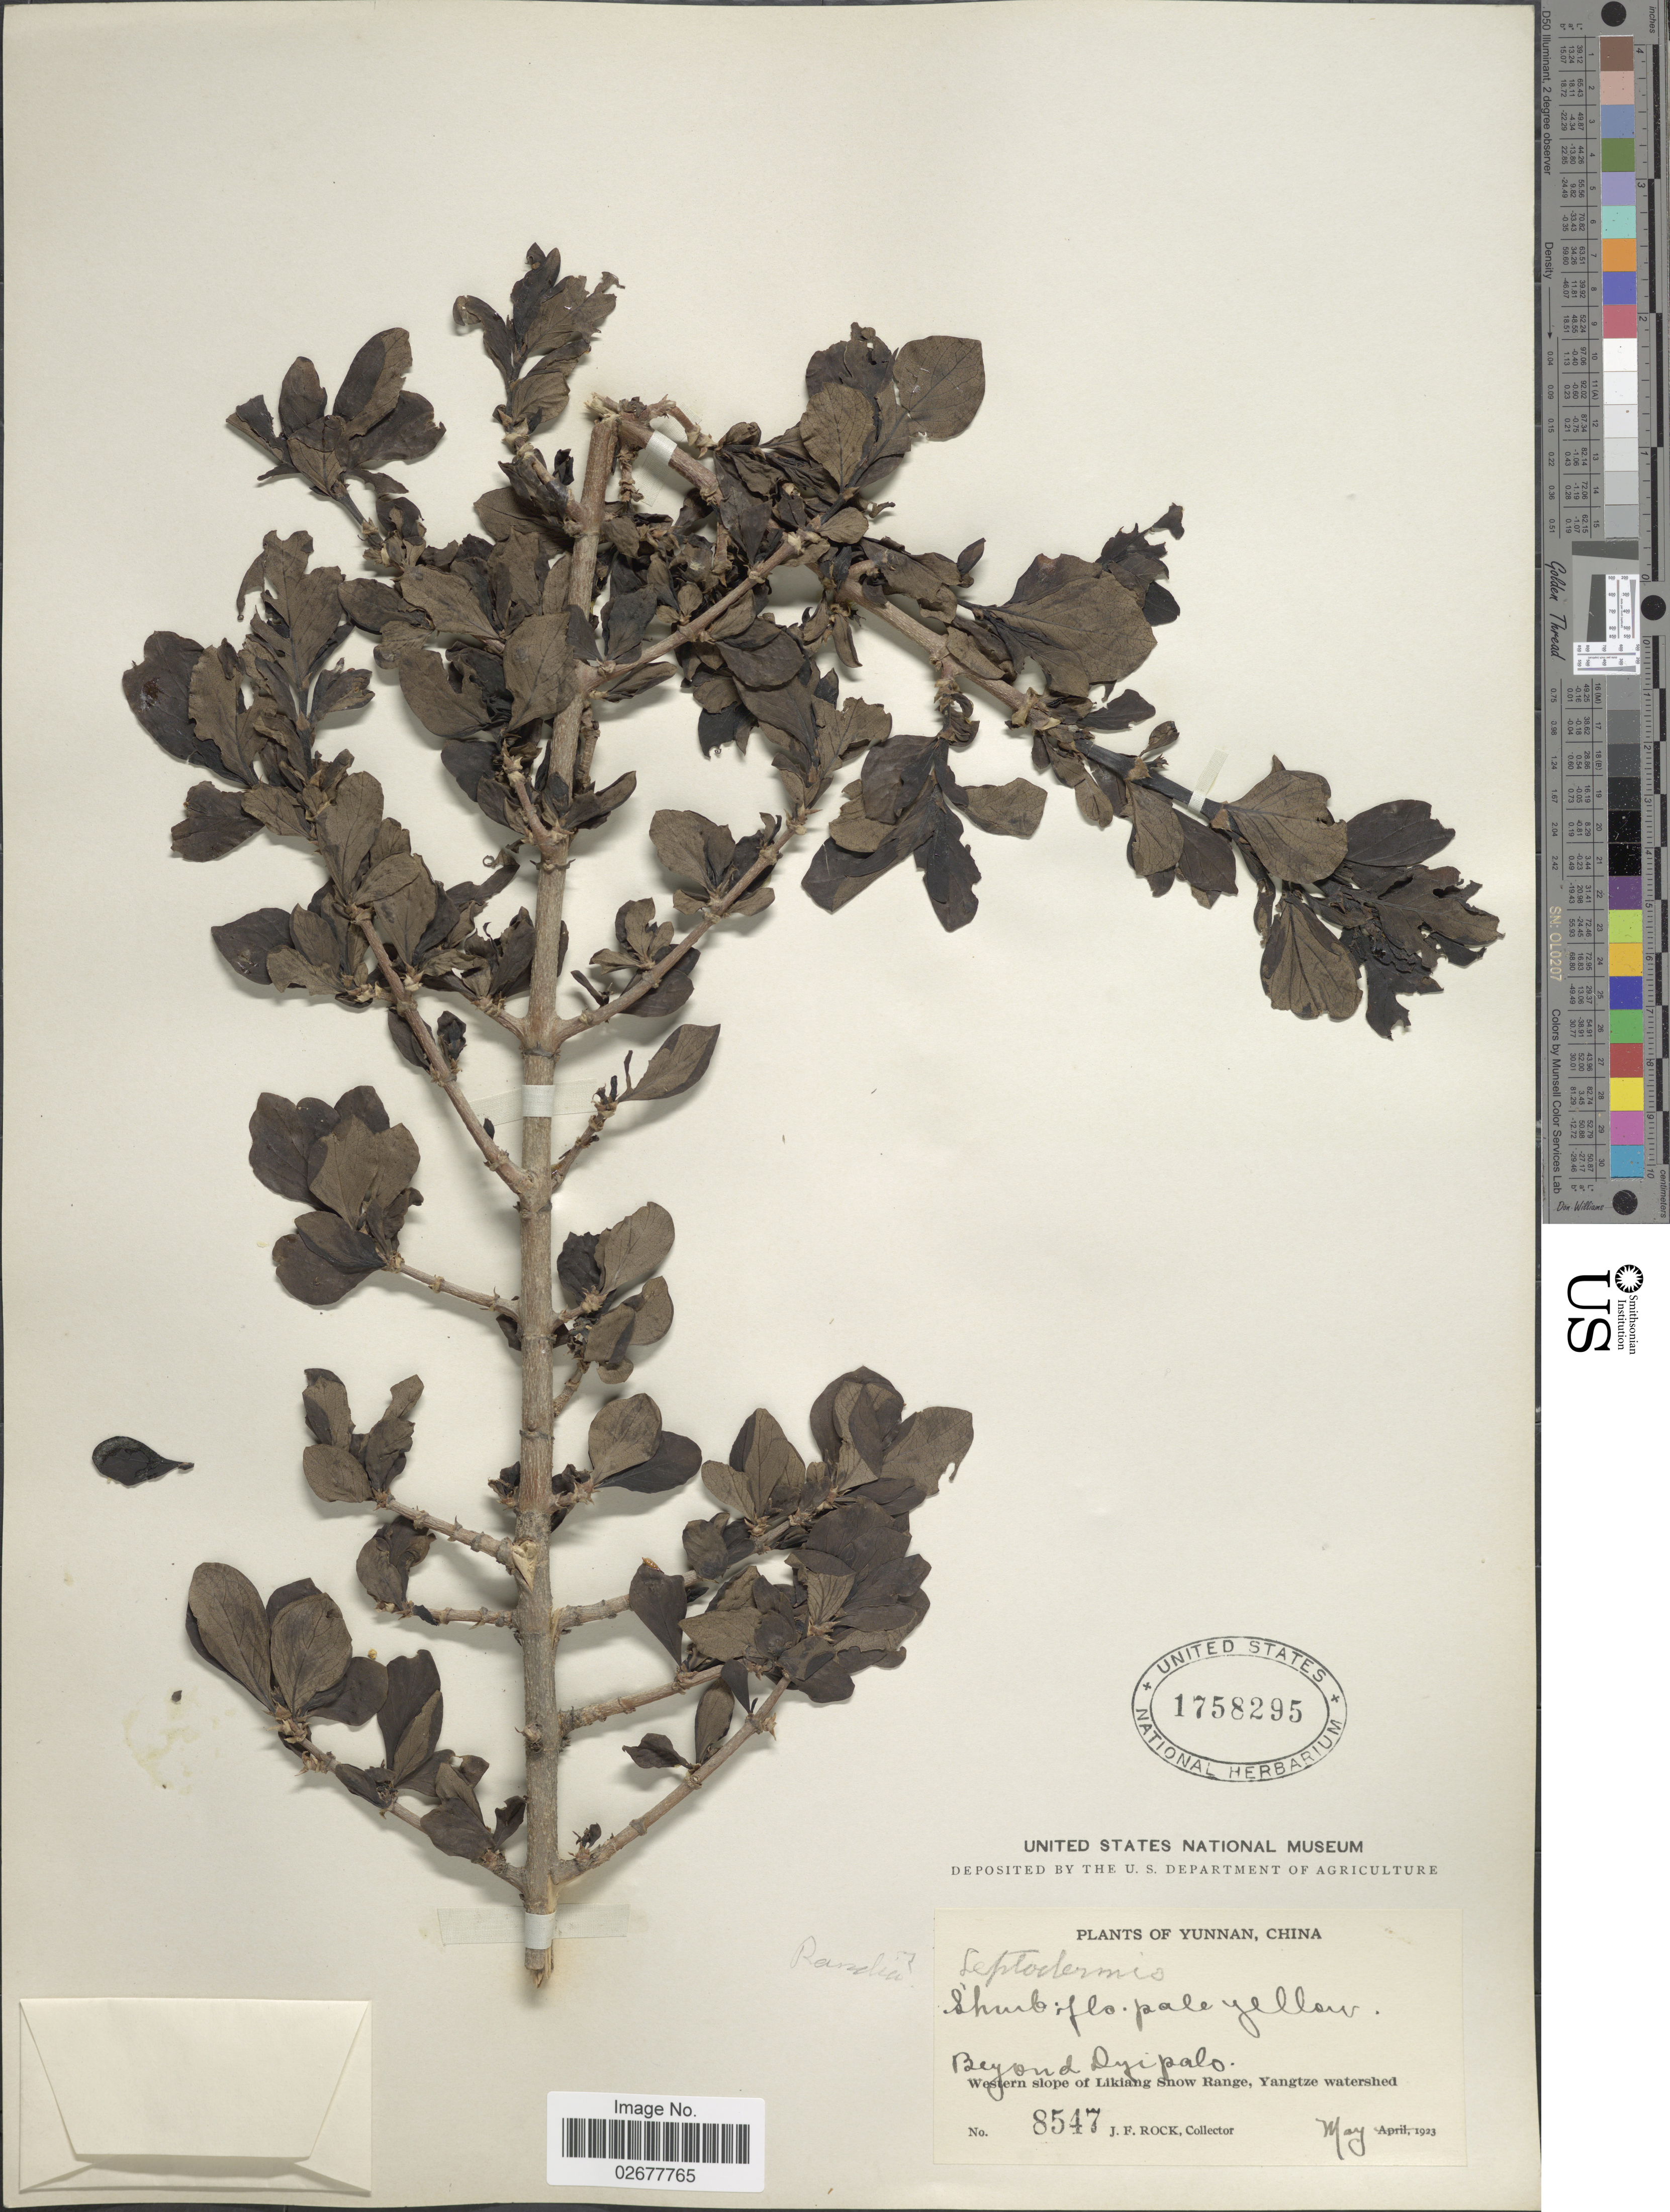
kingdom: Plantae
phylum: Tracheophyta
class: Magnoliopsida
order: Gentianales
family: Rubiaceae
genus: Leptodermis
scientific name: Leptodermis sp.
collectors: J. Rock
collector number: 8547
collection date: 1923-05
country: China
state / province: Yunnan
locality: Beyond Dyipalo. Western slope of Likiang Snow Range, Yangtze watershed.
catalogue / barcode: US 1758295